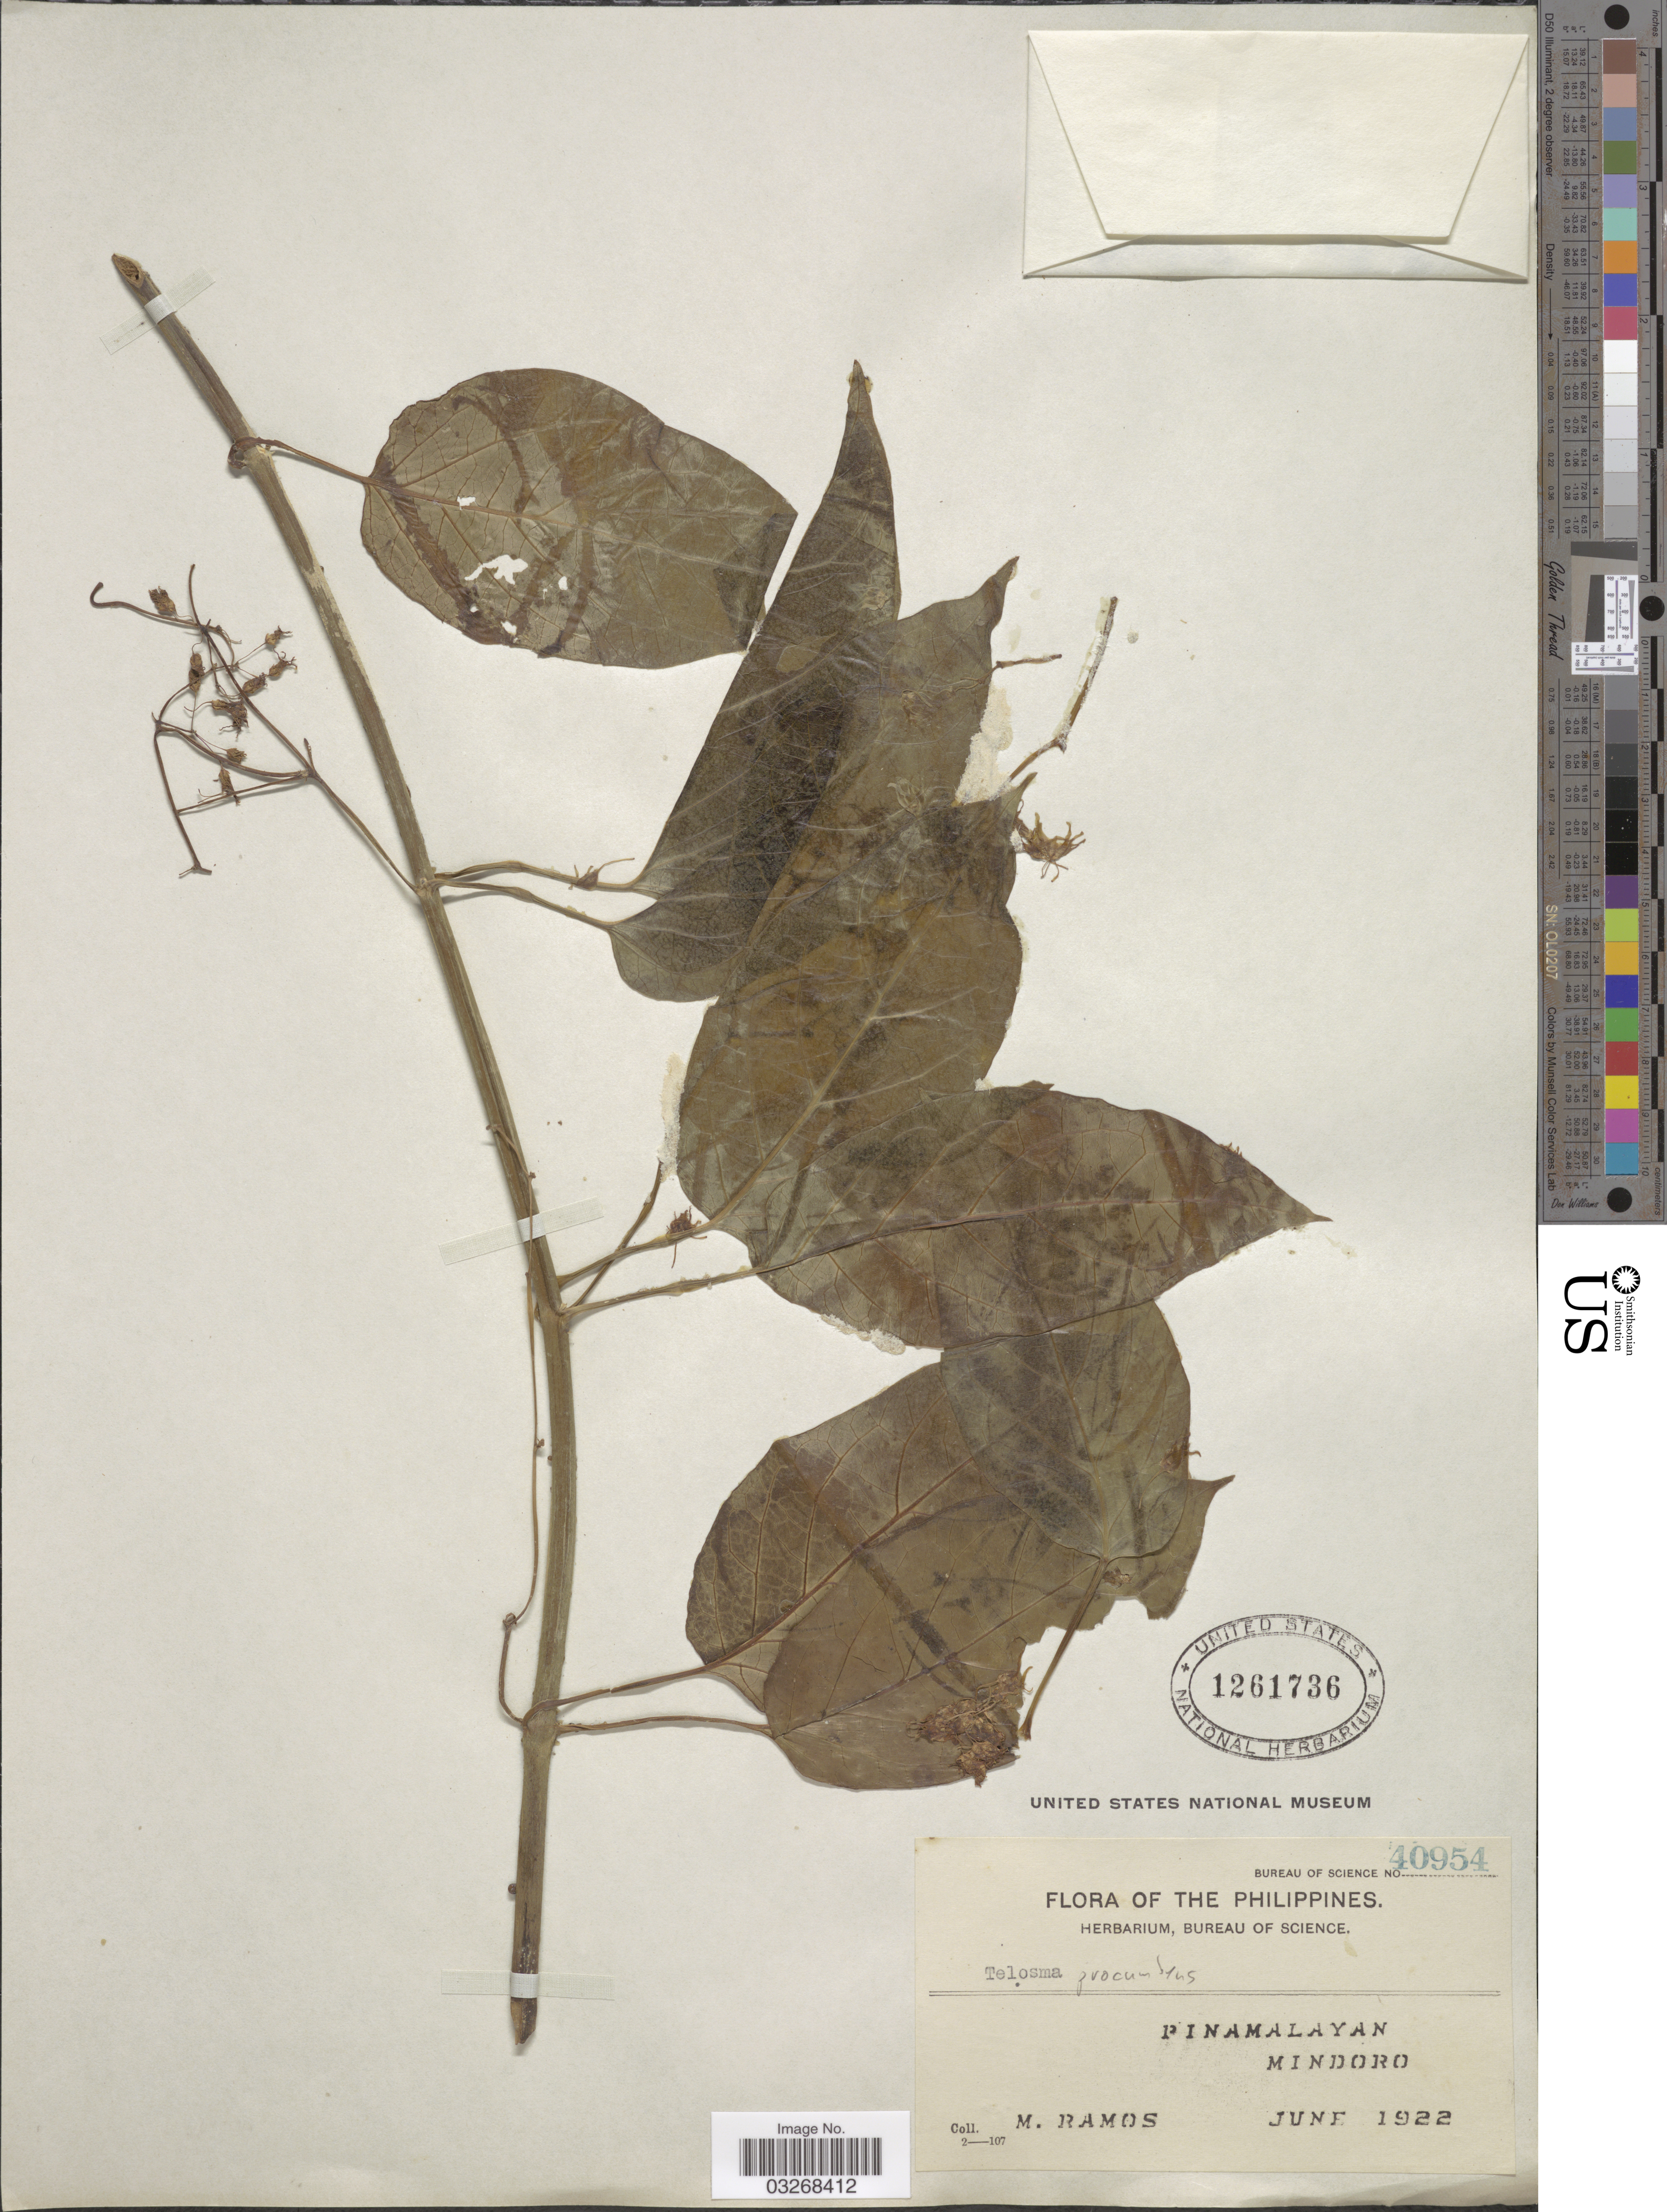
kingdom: Plantae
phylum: Tracheophyta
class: Magnoliopsida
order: Gentianales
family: Apocynaceae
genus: Telosma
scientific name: Telosma procumbens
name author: (Blanco) Merr.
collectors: M. Ramos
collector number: Bureau of Science 40954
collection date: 1922-06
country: Philippines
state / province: Mimaropa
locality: Pinamalayan. Mindoro.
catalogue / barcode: US 1261736